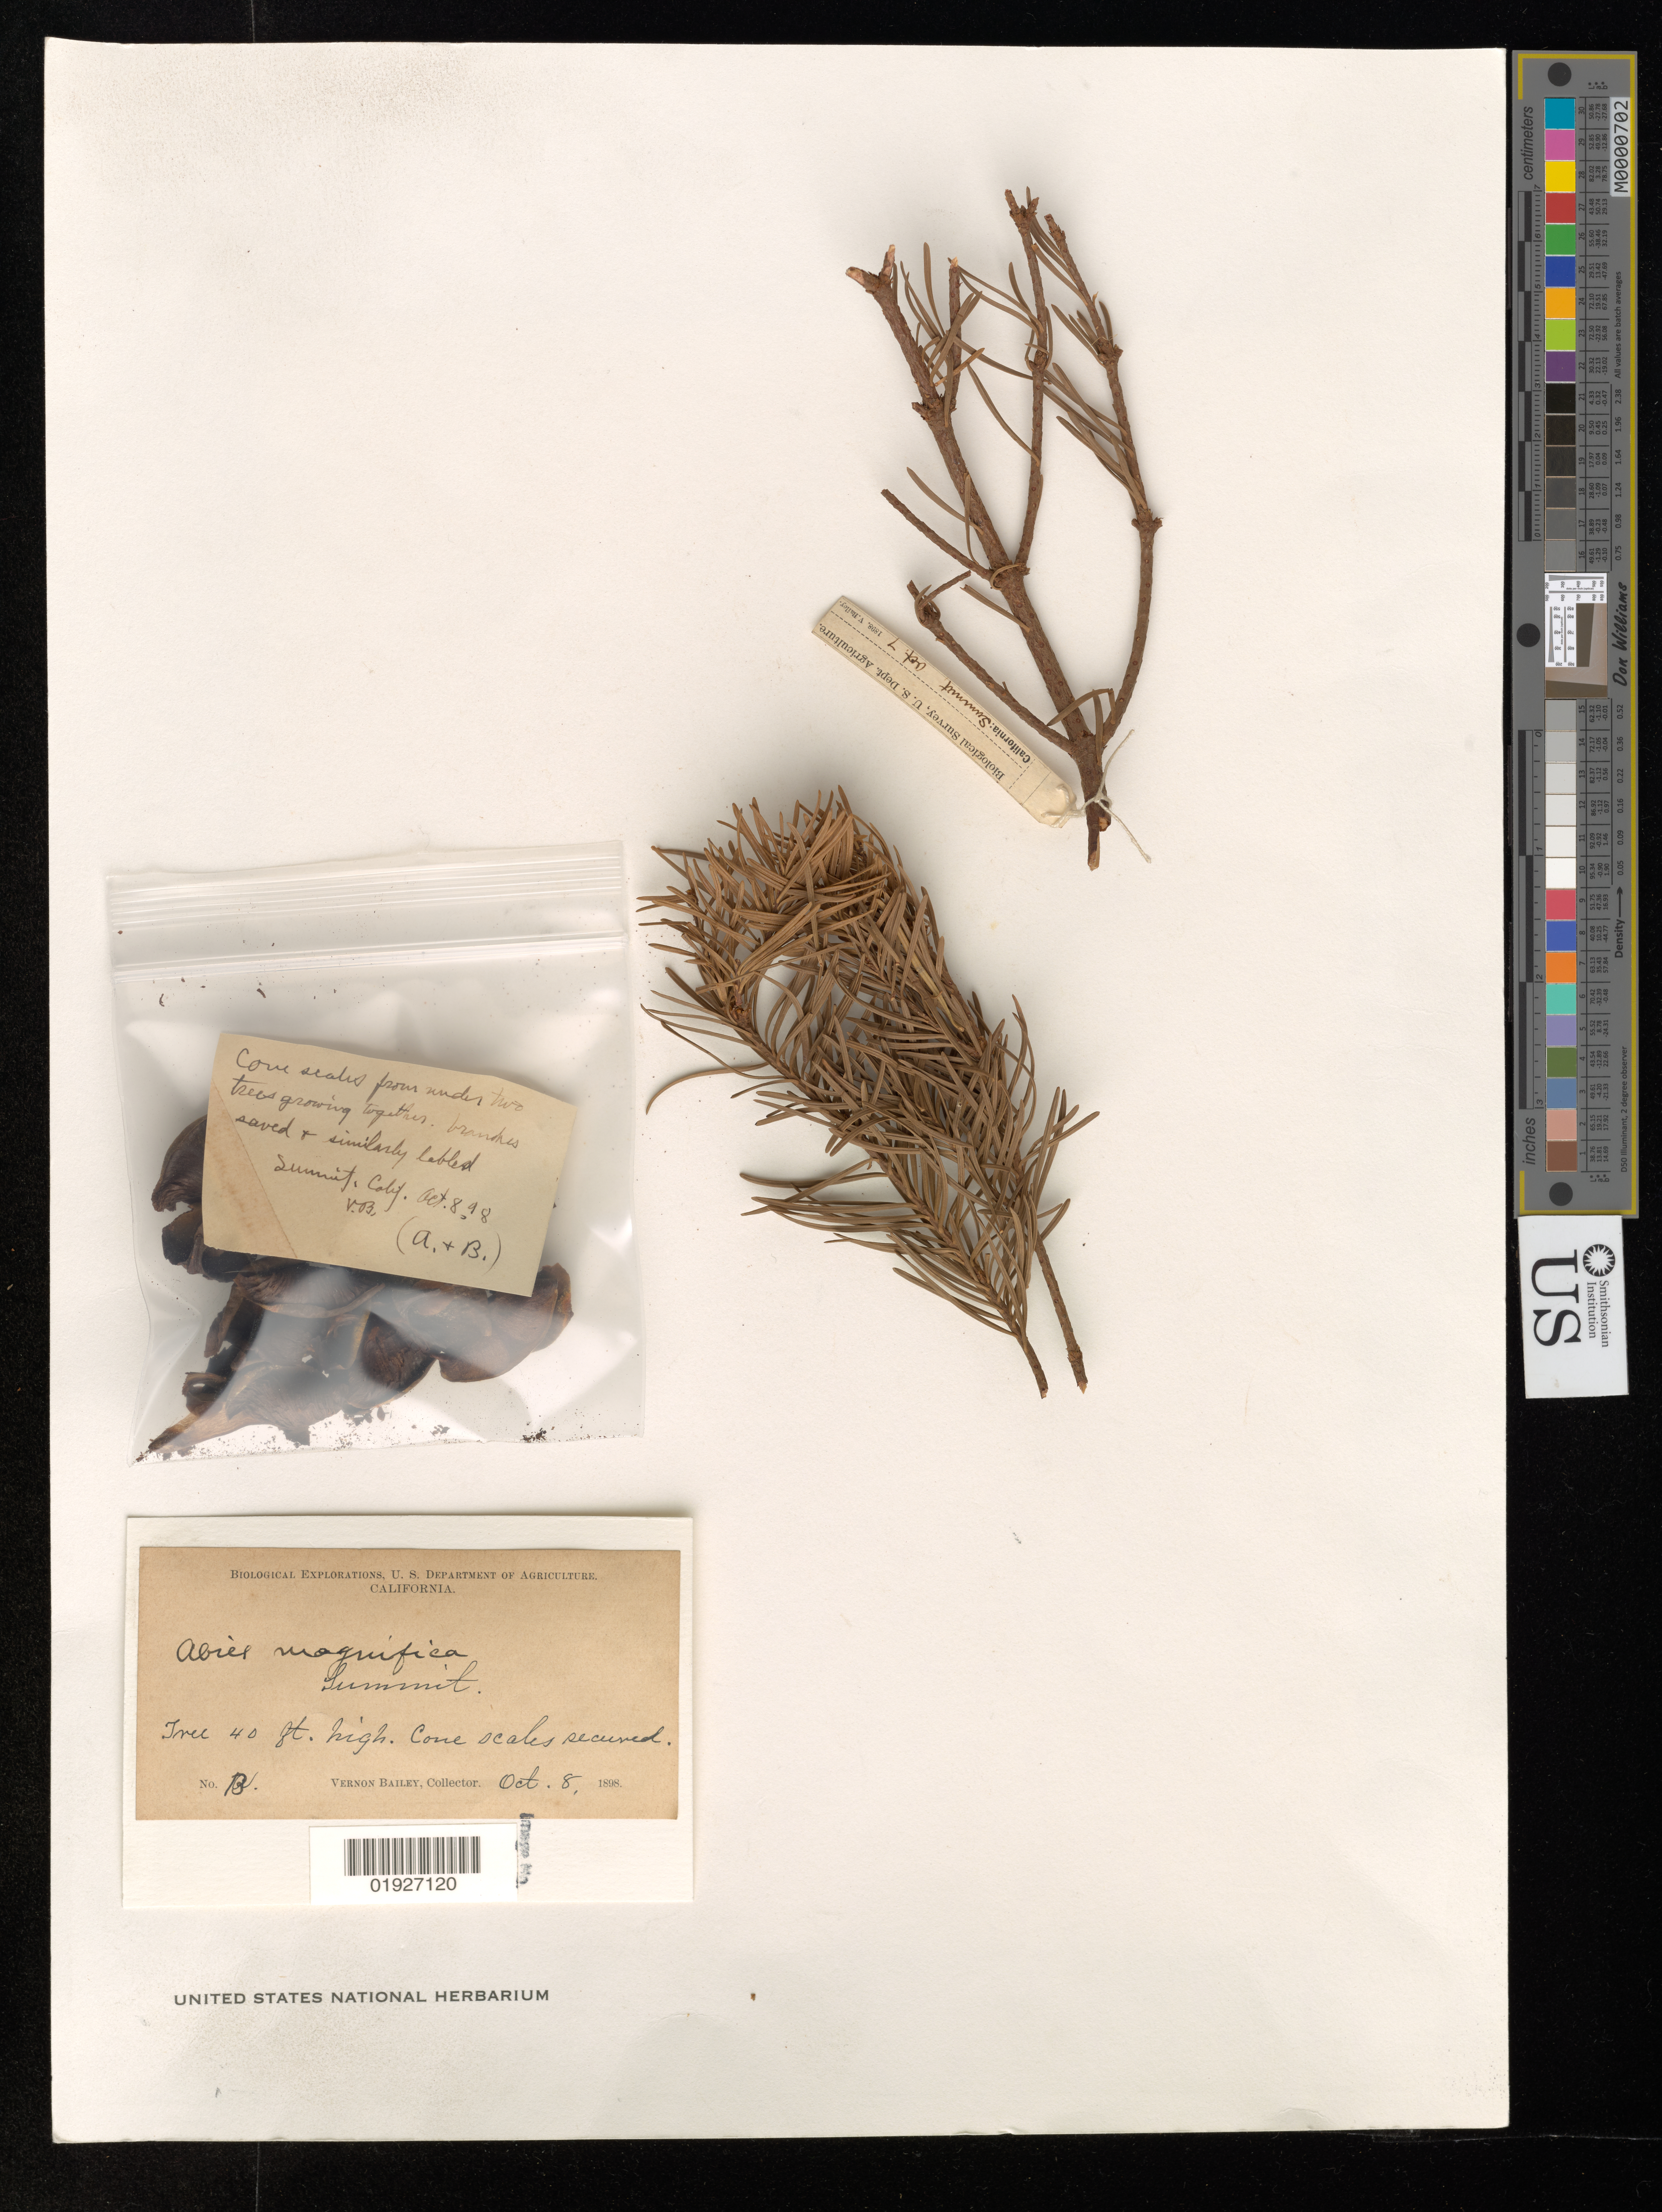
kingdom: Plantae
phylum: Tracheophyta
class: Pinopsida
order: Pinales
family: Pinaceae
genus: Abies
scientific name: Abies magnifica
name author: A. Murray bis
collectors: V. Bailey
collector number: B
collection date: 1898-10-08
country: United States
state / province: California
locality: Summit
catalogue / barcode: US 430044